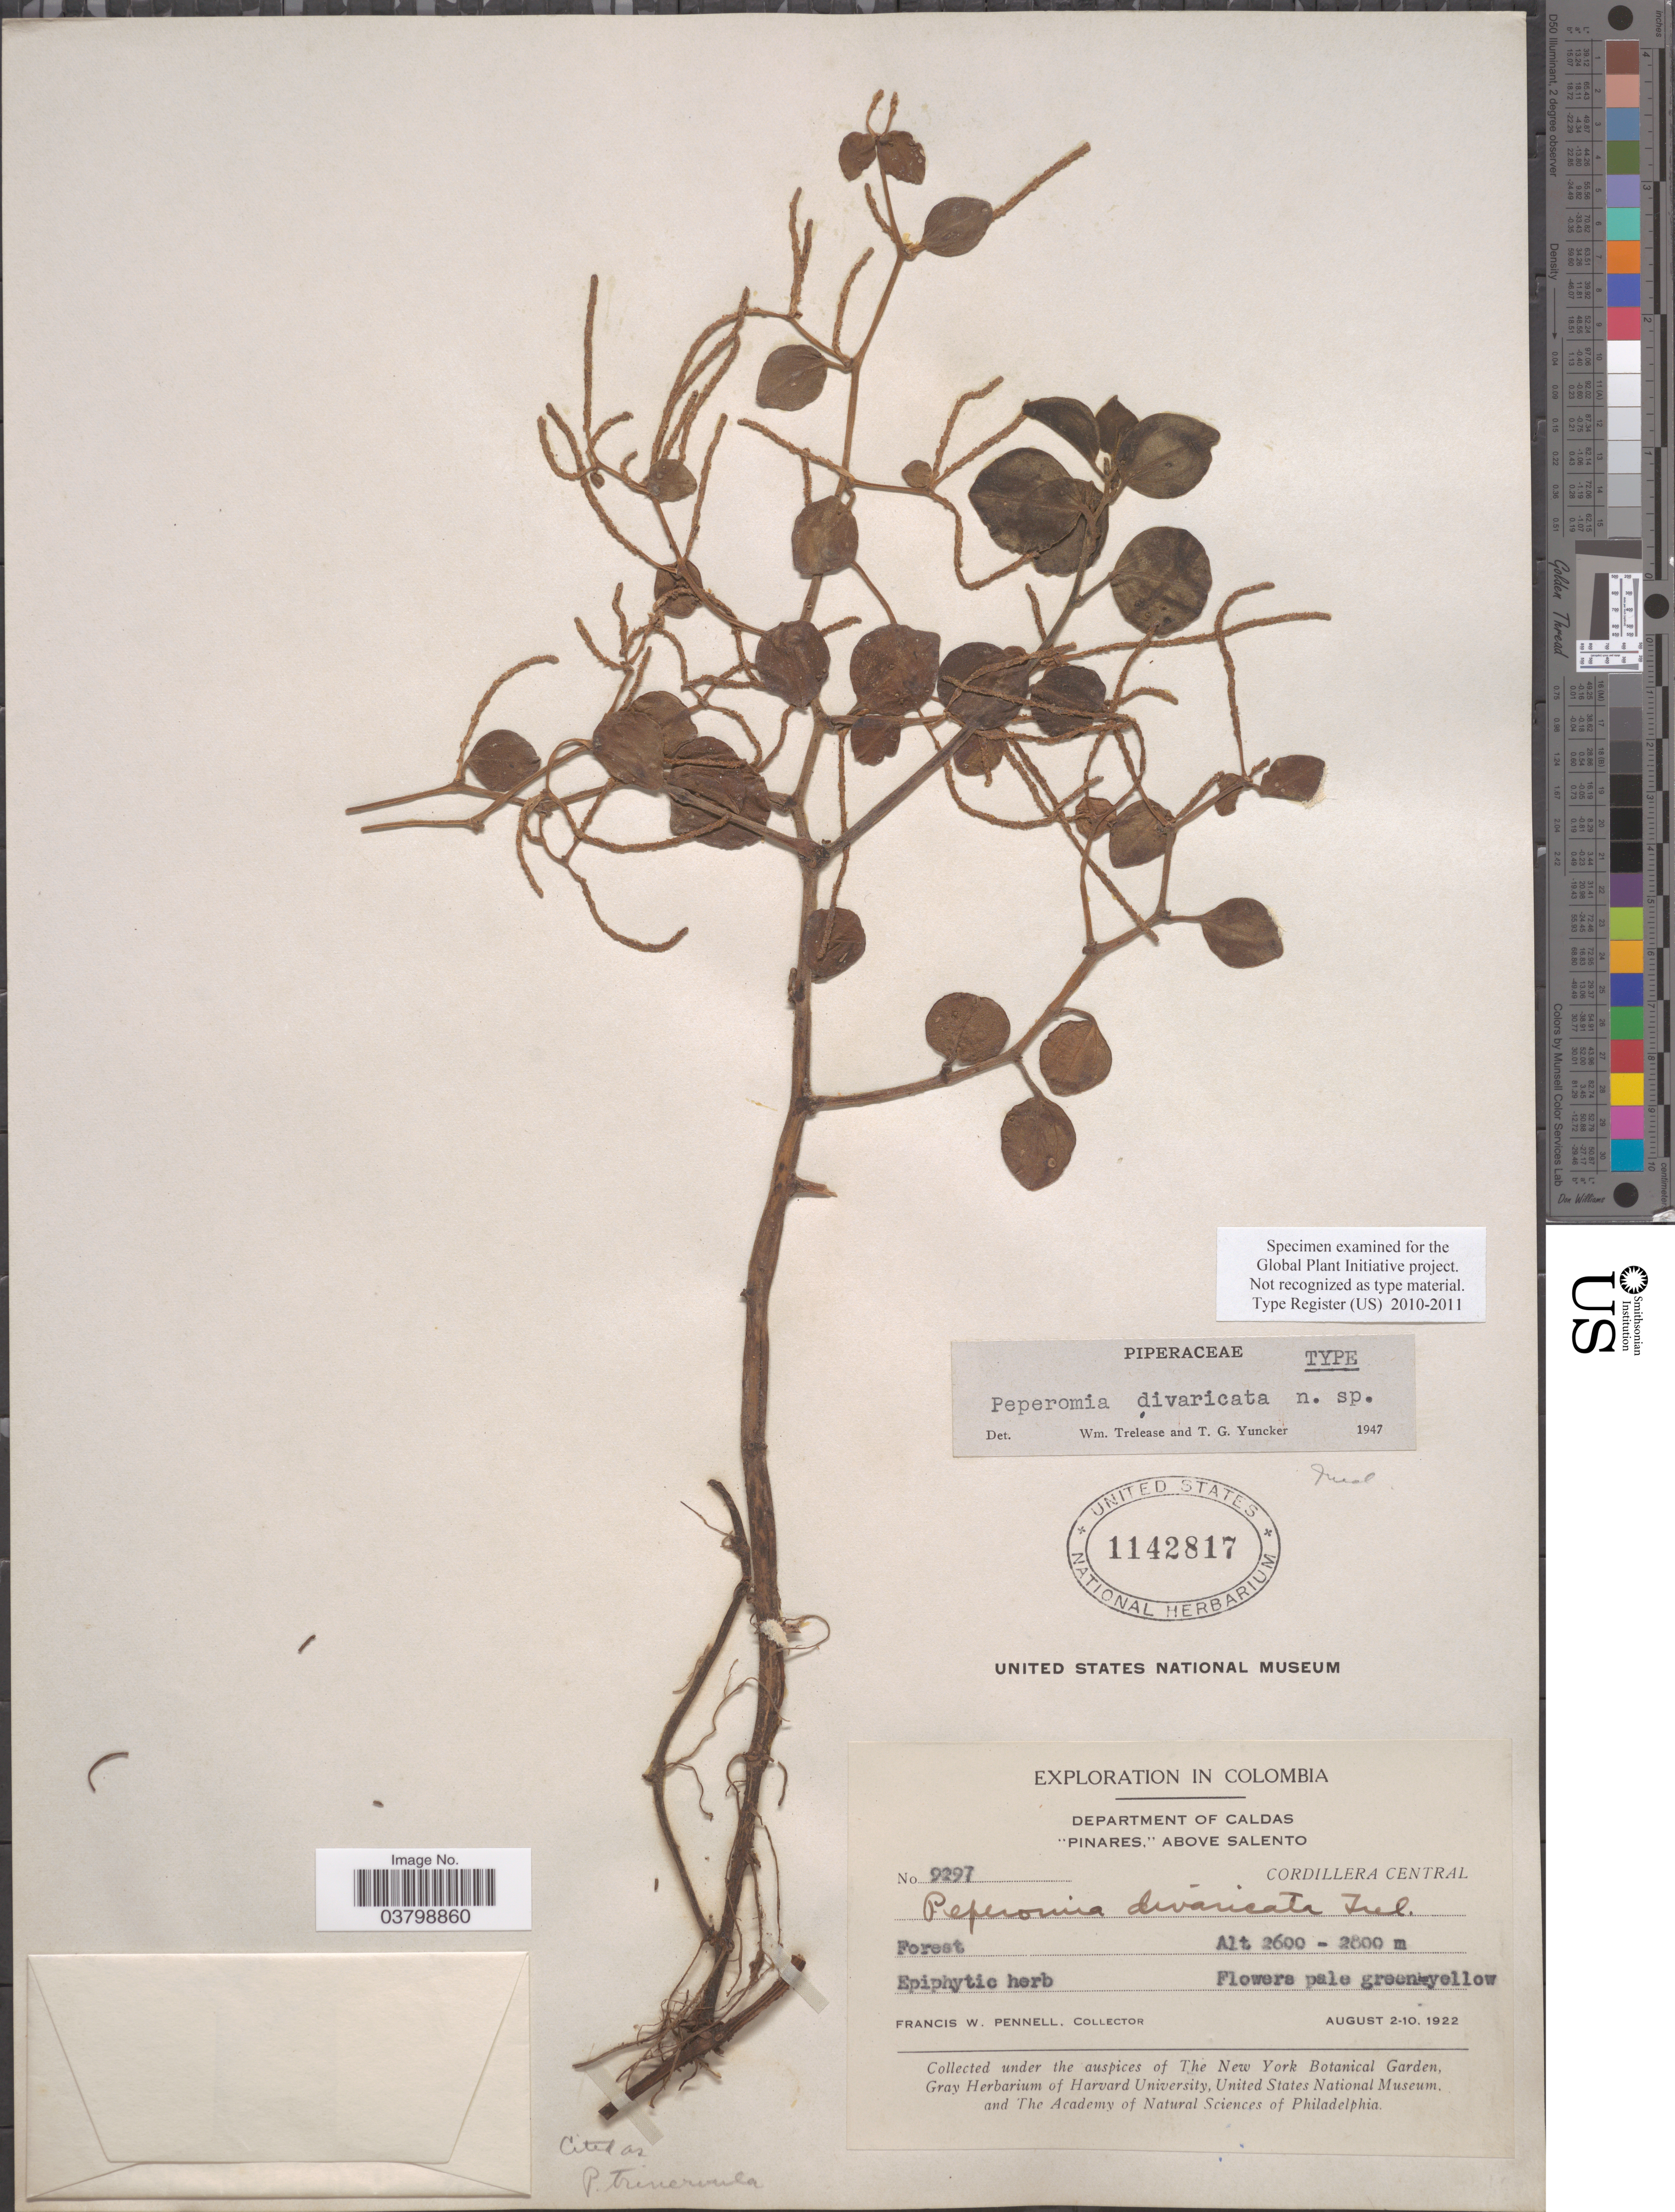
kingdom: Plantae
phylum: Tracheophyta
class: Magnoliopsida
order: Piperales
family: Piperaceae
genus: Peperomia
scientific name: Peperomia trinervula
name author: C. DC.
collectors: F. W. Pennell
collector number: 9297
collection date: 1922-08-02/1922-08-10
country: Colombia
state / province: Caldas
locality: Department of Caldas. 'Pinares,' above Salento. Cordillera Central.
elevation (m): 2600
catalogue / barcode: US 1142817